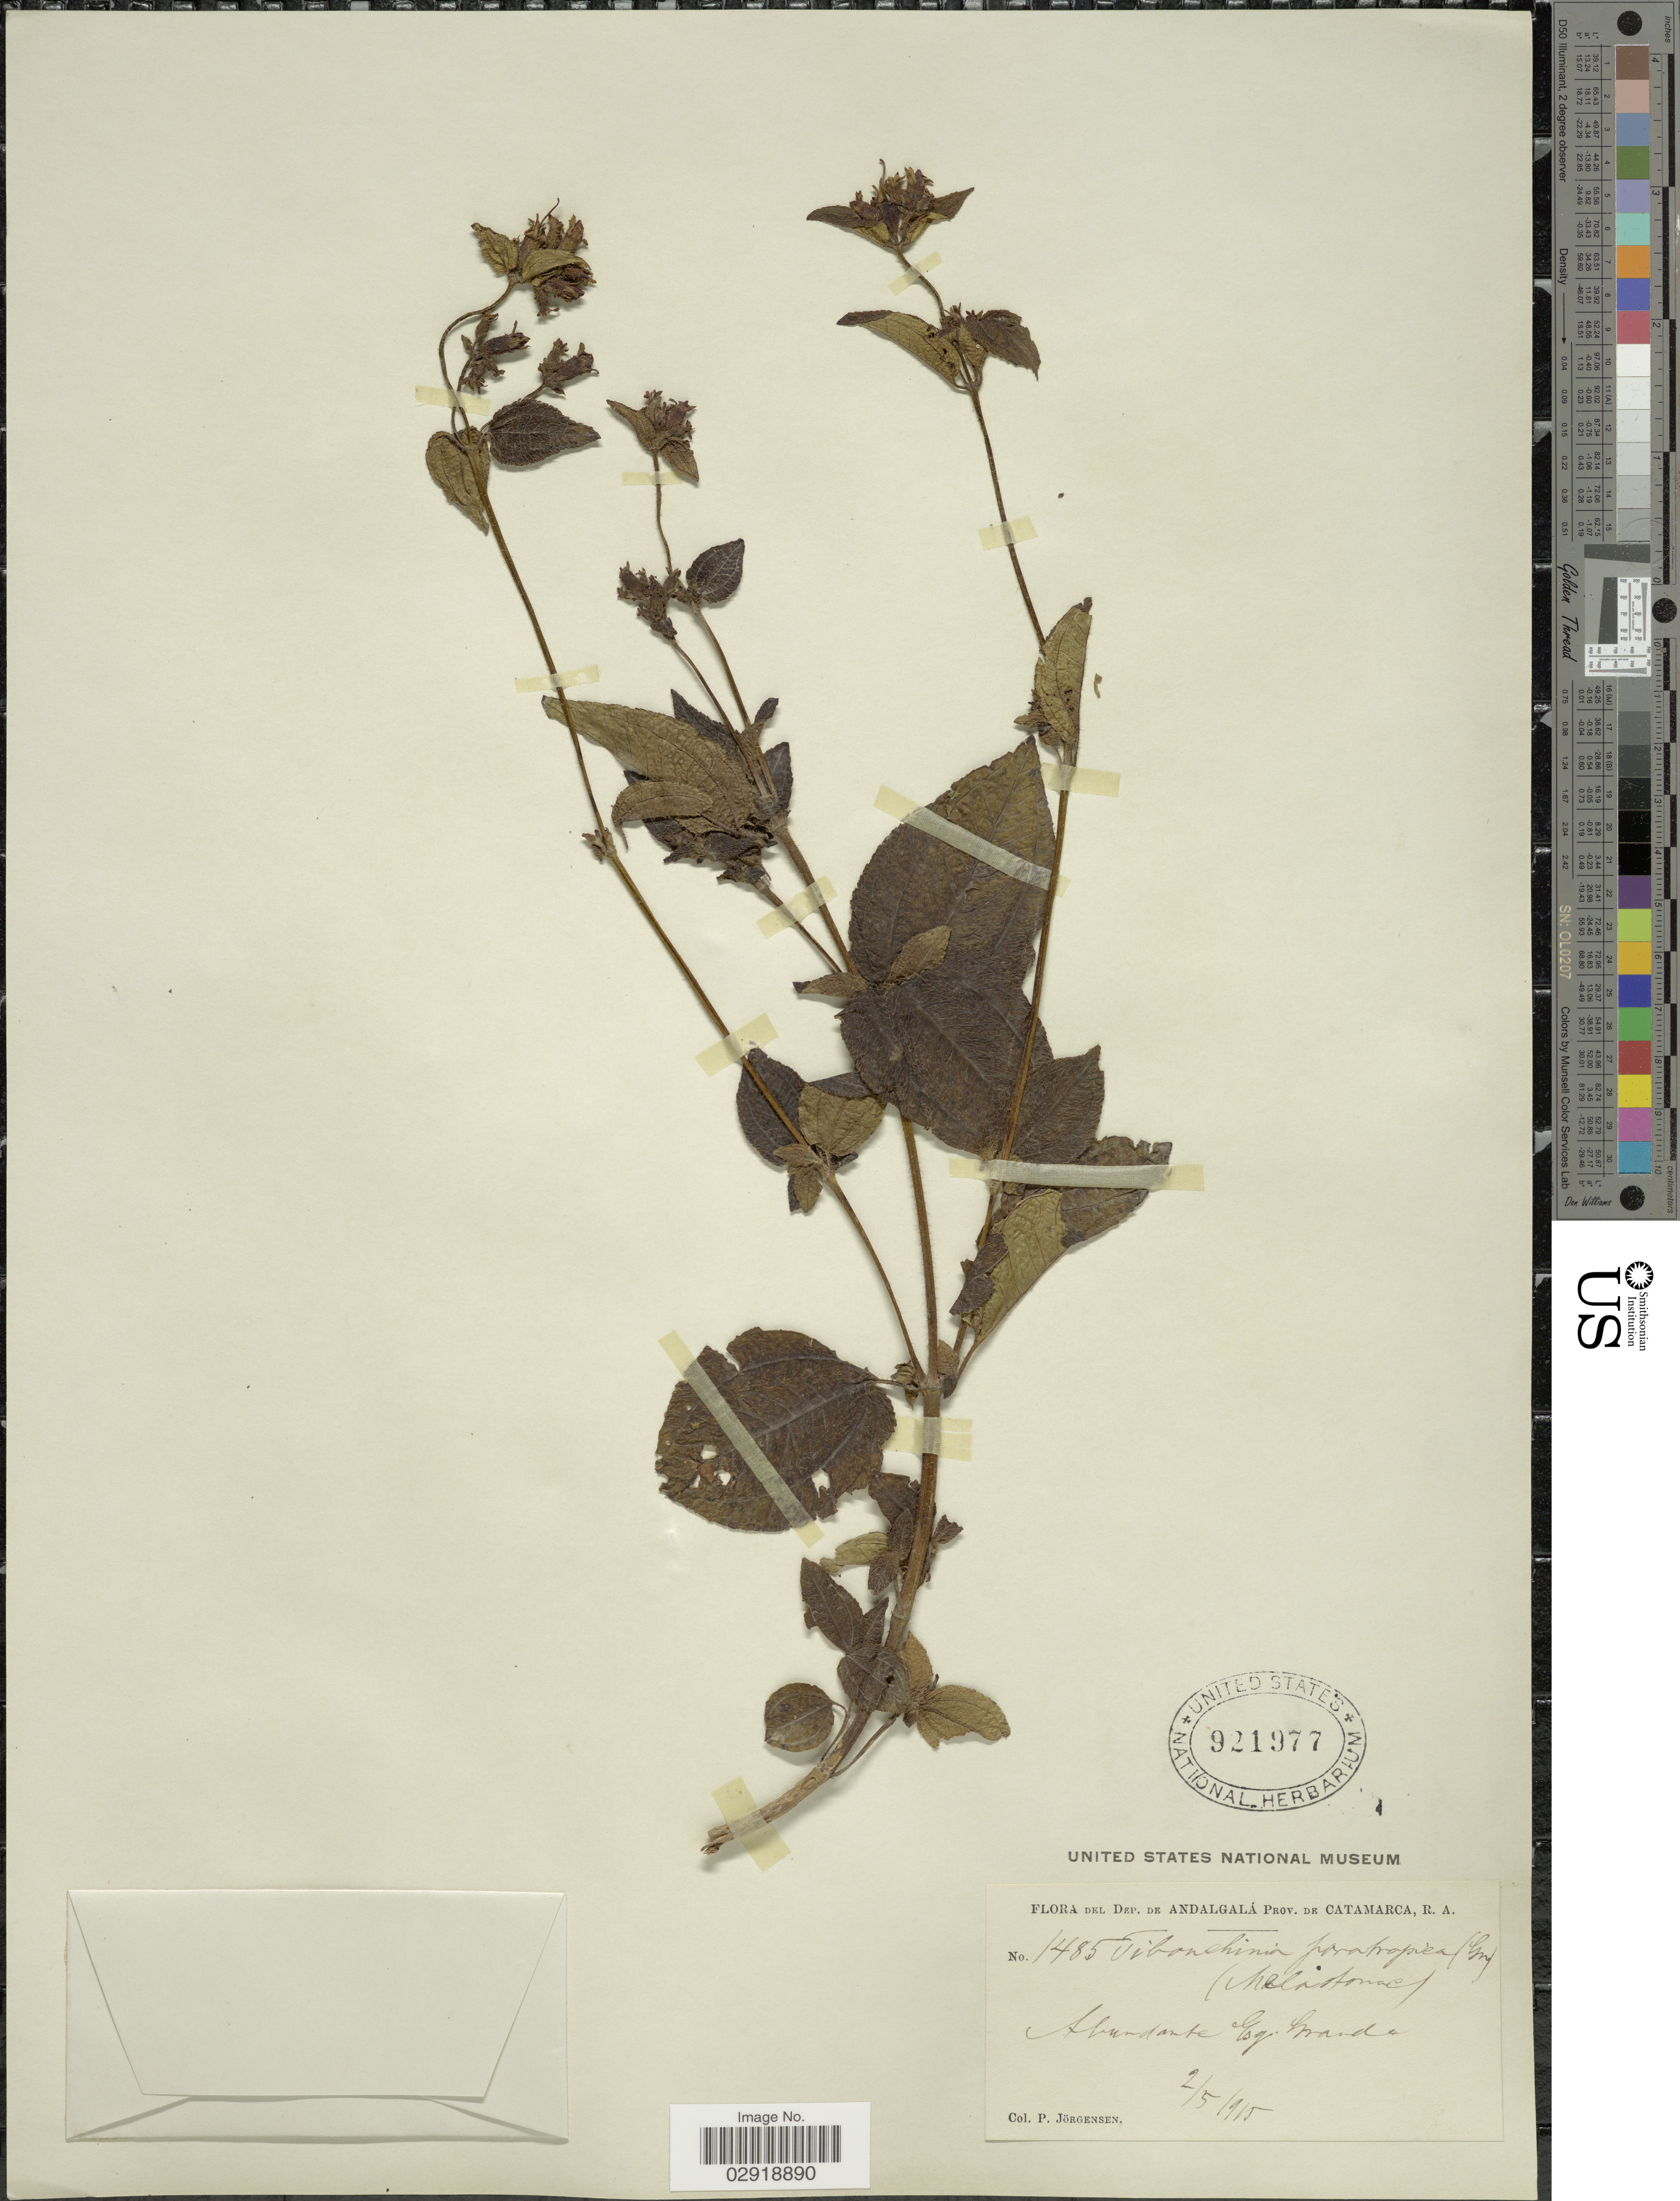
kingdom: Plantae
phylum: Tracheophyta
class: Magnoliopsida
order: Myrtales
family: Melastomataceae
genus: Chaetogastra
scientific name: Chaetogastra paratropica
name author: (Griseb.) P.J.F. Guim. & Michelang.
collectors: P. Jörgensen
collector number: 1485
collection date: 1915-05-02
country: Argentina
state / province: Catamarca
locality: Dep. de Andalgalá. Abundante Eq. Grande.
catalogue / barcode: US 921977